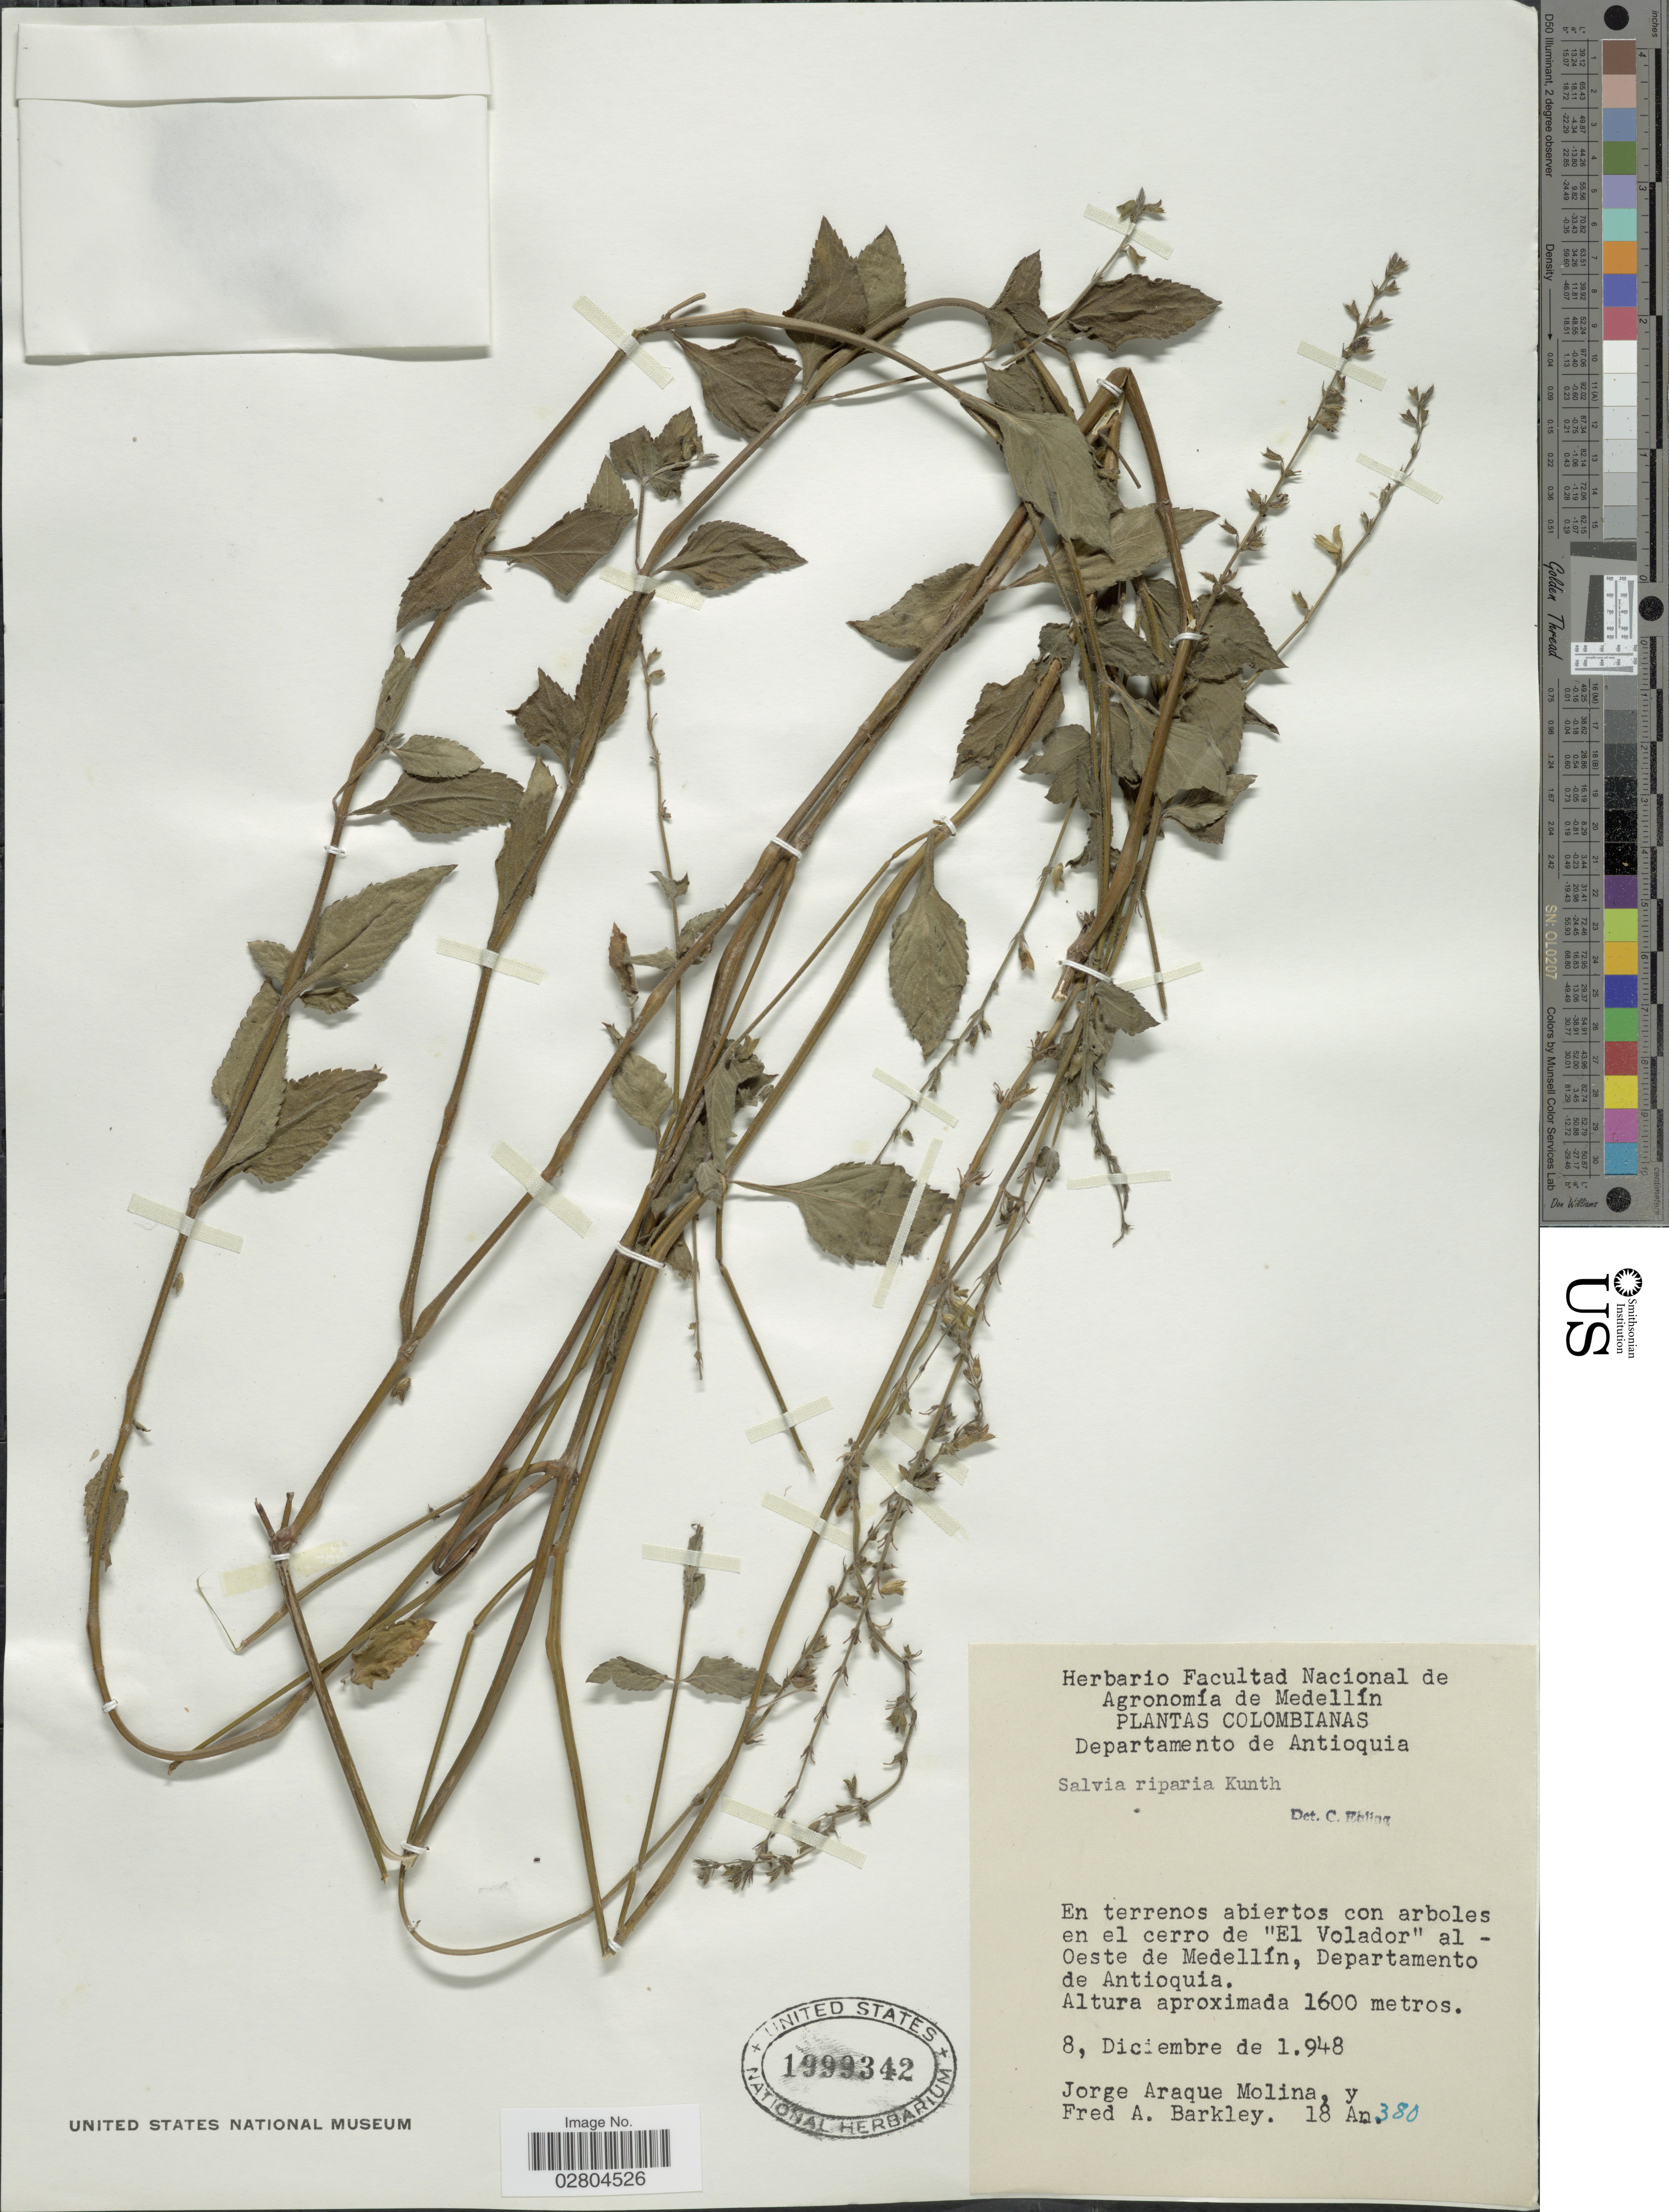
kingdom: Plantae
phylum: Tracheophyta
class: Magnoliopsida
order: Lamiales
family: Lamiaceae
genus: Salvia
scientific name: Salvia misella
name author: Kunth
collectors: J. A. Molina & F. A. Barkley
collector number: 18An380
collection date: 1948-12-08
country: Colombia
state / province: Antioquia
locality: Colombianas. Departamento de Antioquia. En terrenos abiertos con arboles en el cerro de 'El Volador' al Oeste de Medellín.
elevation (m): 1600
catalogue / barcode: US 1999342